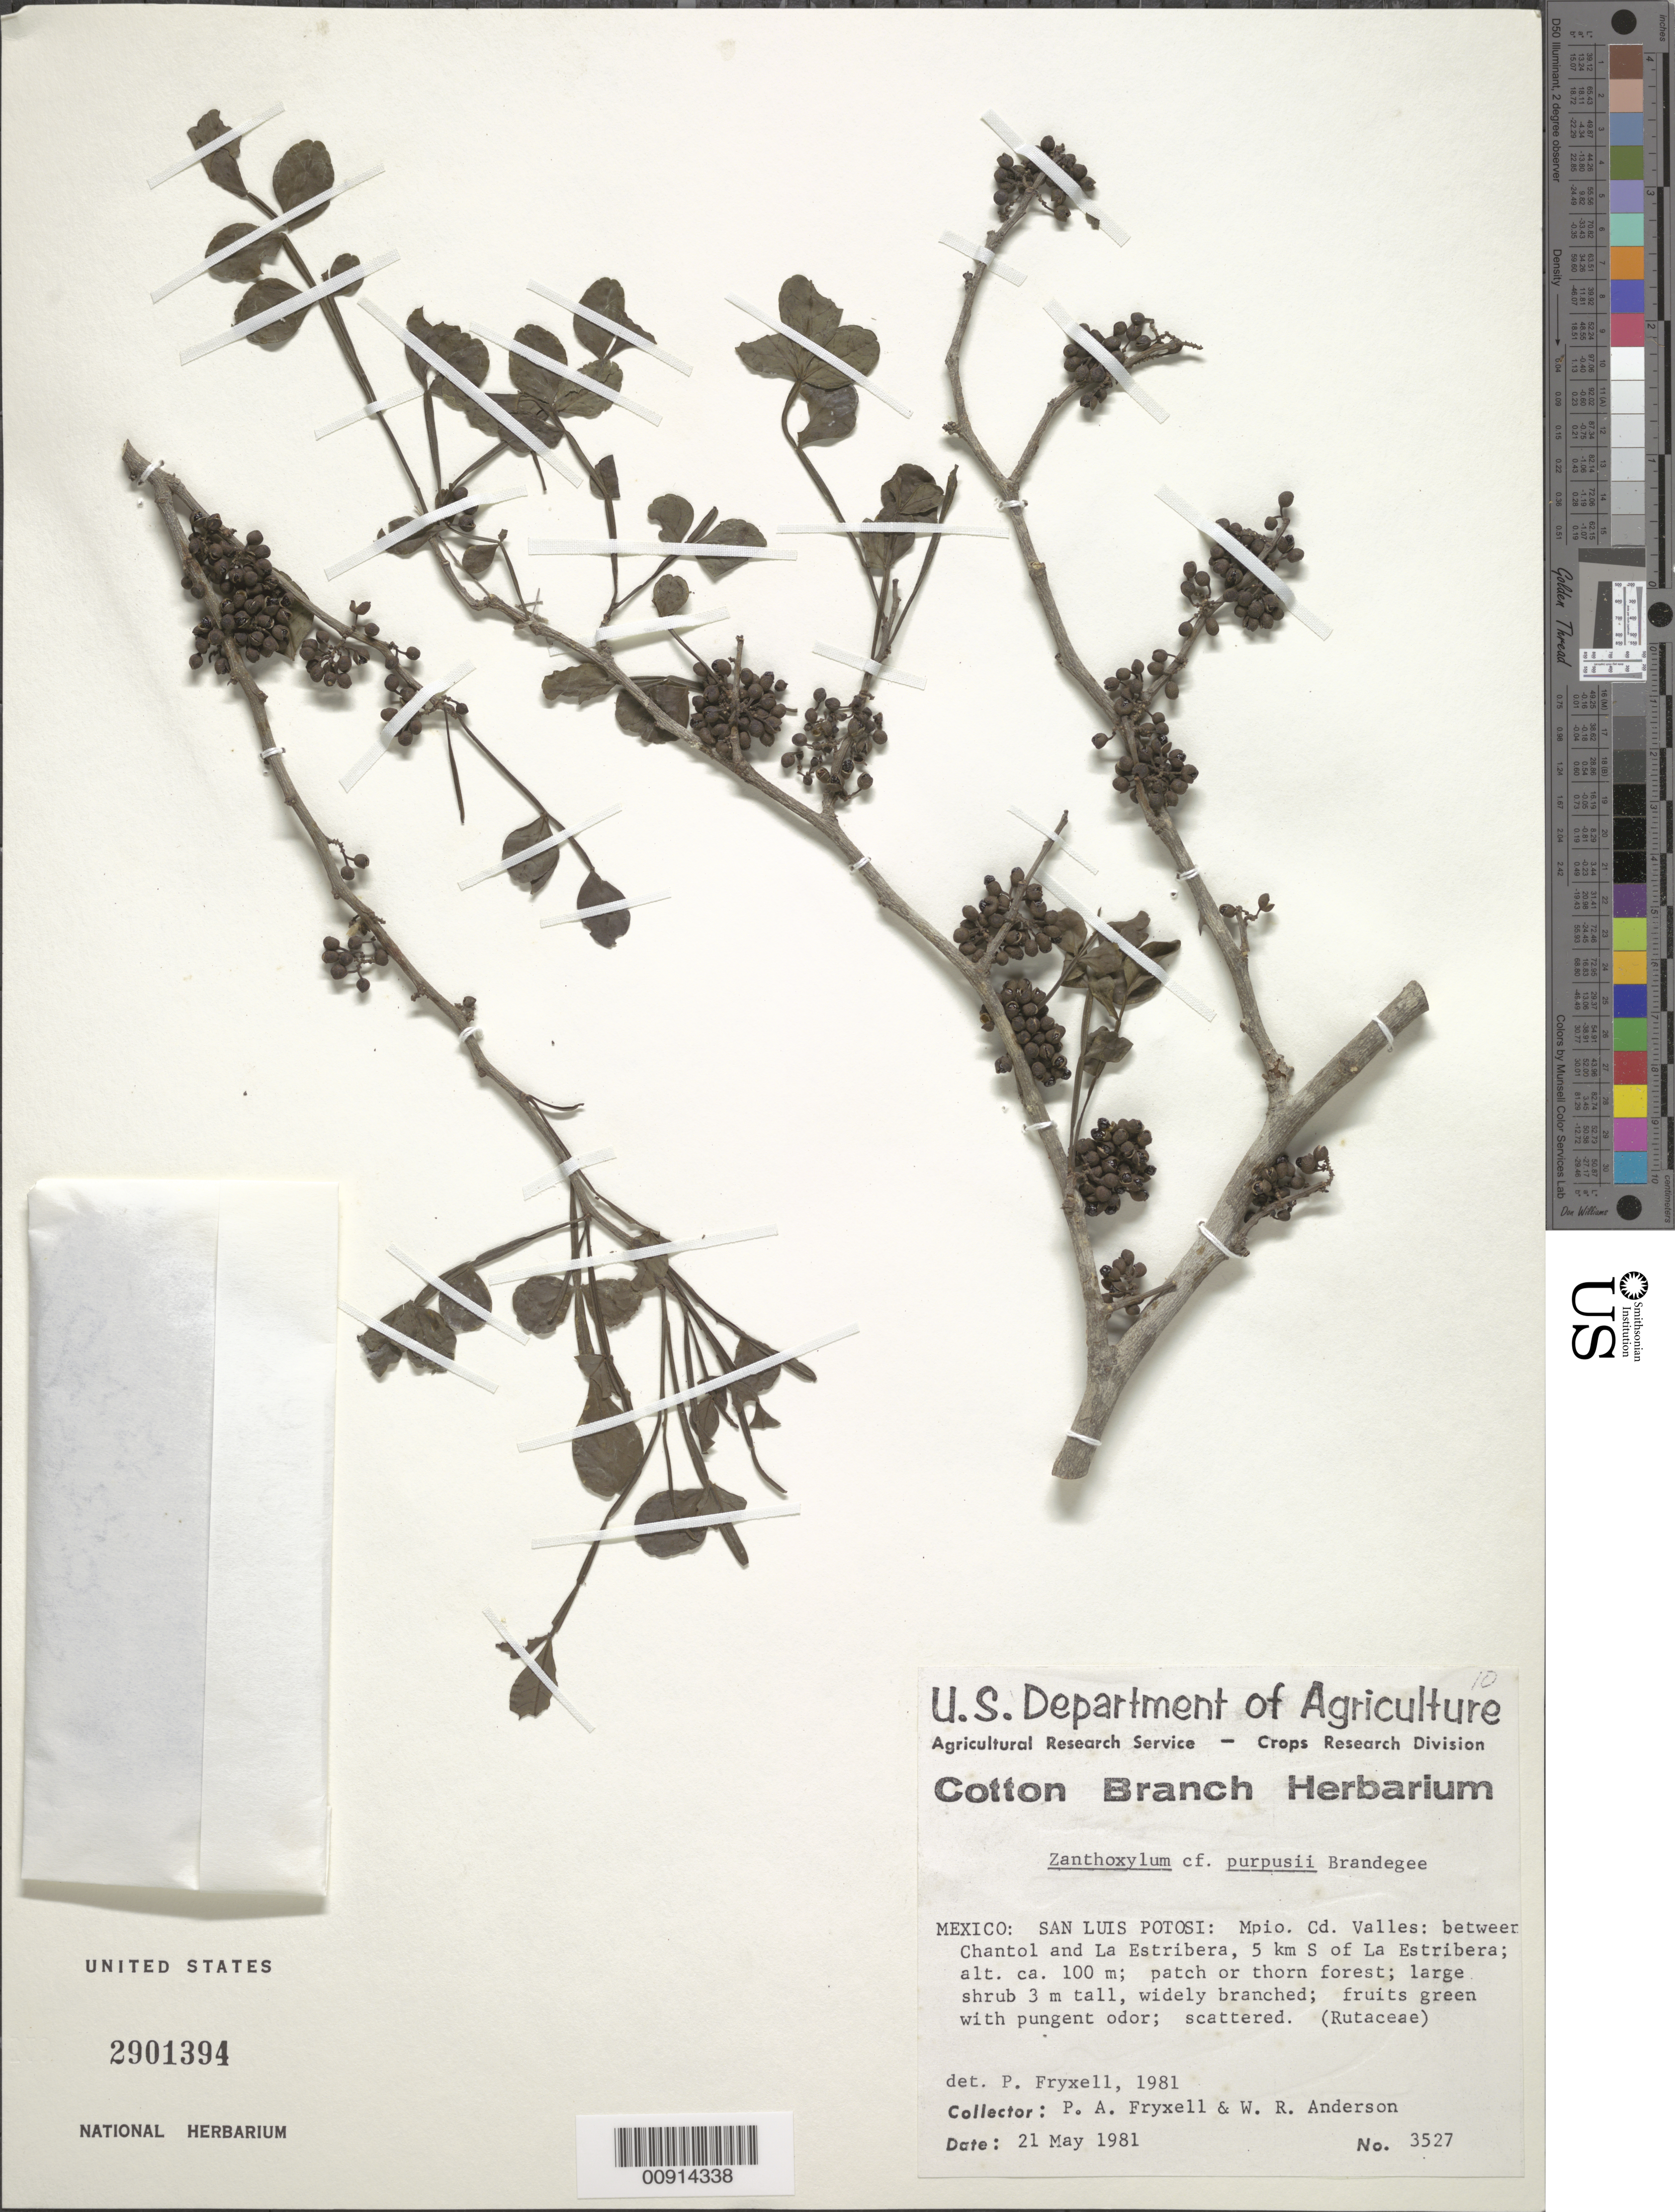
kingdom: Plantae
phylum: Tracheophyta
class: Magnoliopsida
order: Sapindales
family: Rutaceae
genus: Zanthoxylum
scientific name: Zanthoxylum fagara subsp. fagara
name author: (L.) Sarg.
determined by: Londoño-Echeverri, Y.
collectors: P. A. Fryxell & W. R. Anderson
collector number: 3527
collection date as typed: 21 May 1981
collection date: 1981-05-21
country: Mexico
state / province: San Luis Potosi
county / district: Ciudad Valles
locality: San Luis Potosí: Mpio. Cd. Valles: between Chantol and La Estribera, 5 km. S of La Estribera.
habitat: Patch or thorn forest.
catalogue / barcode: US 2901394